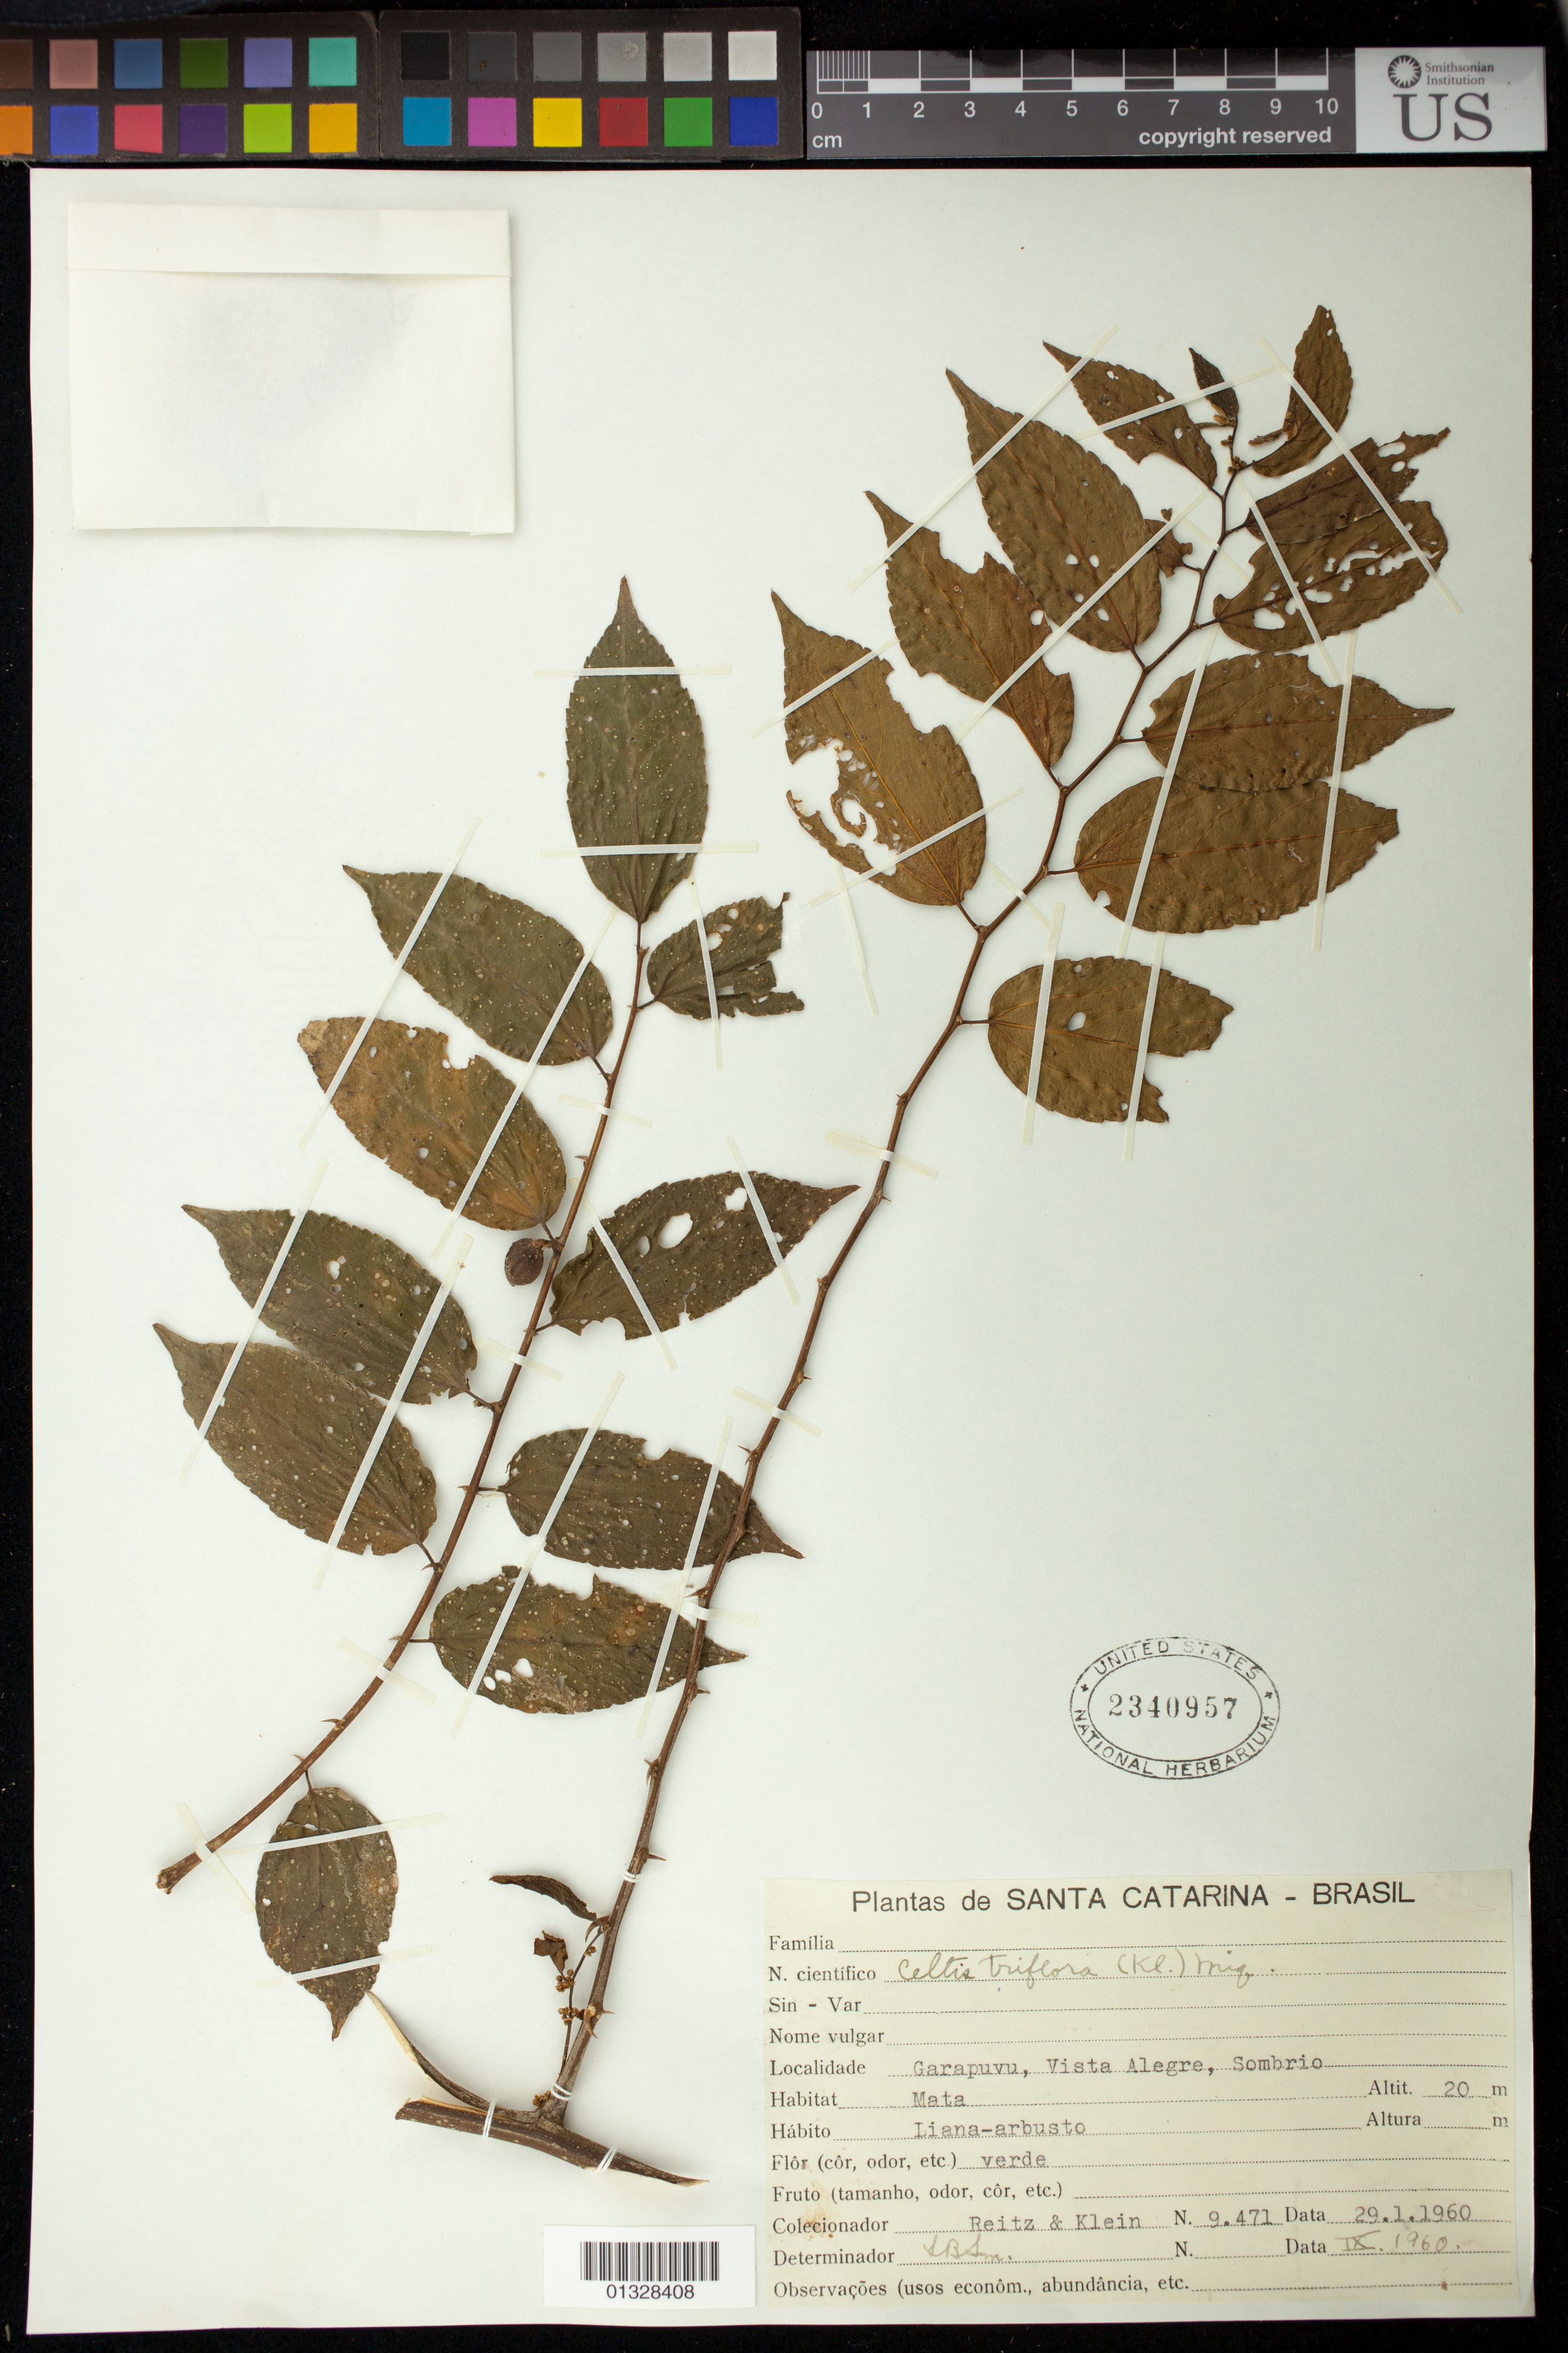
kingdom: Plantae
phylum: Tracheophyta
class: Magnoliopsida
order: Rosales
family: Cannabaceae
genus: Celtis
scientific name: Celtis triflora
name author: (Klotzsch) Ruiz ex Miq.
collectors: R. Reitz & R. M. Klein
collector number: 9471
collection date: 1960-01-29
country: Brazil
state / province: Santa Catarina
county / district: Sombrio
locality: Garapuvu, Vista Alegre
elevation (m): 20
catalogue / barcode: US 2340957